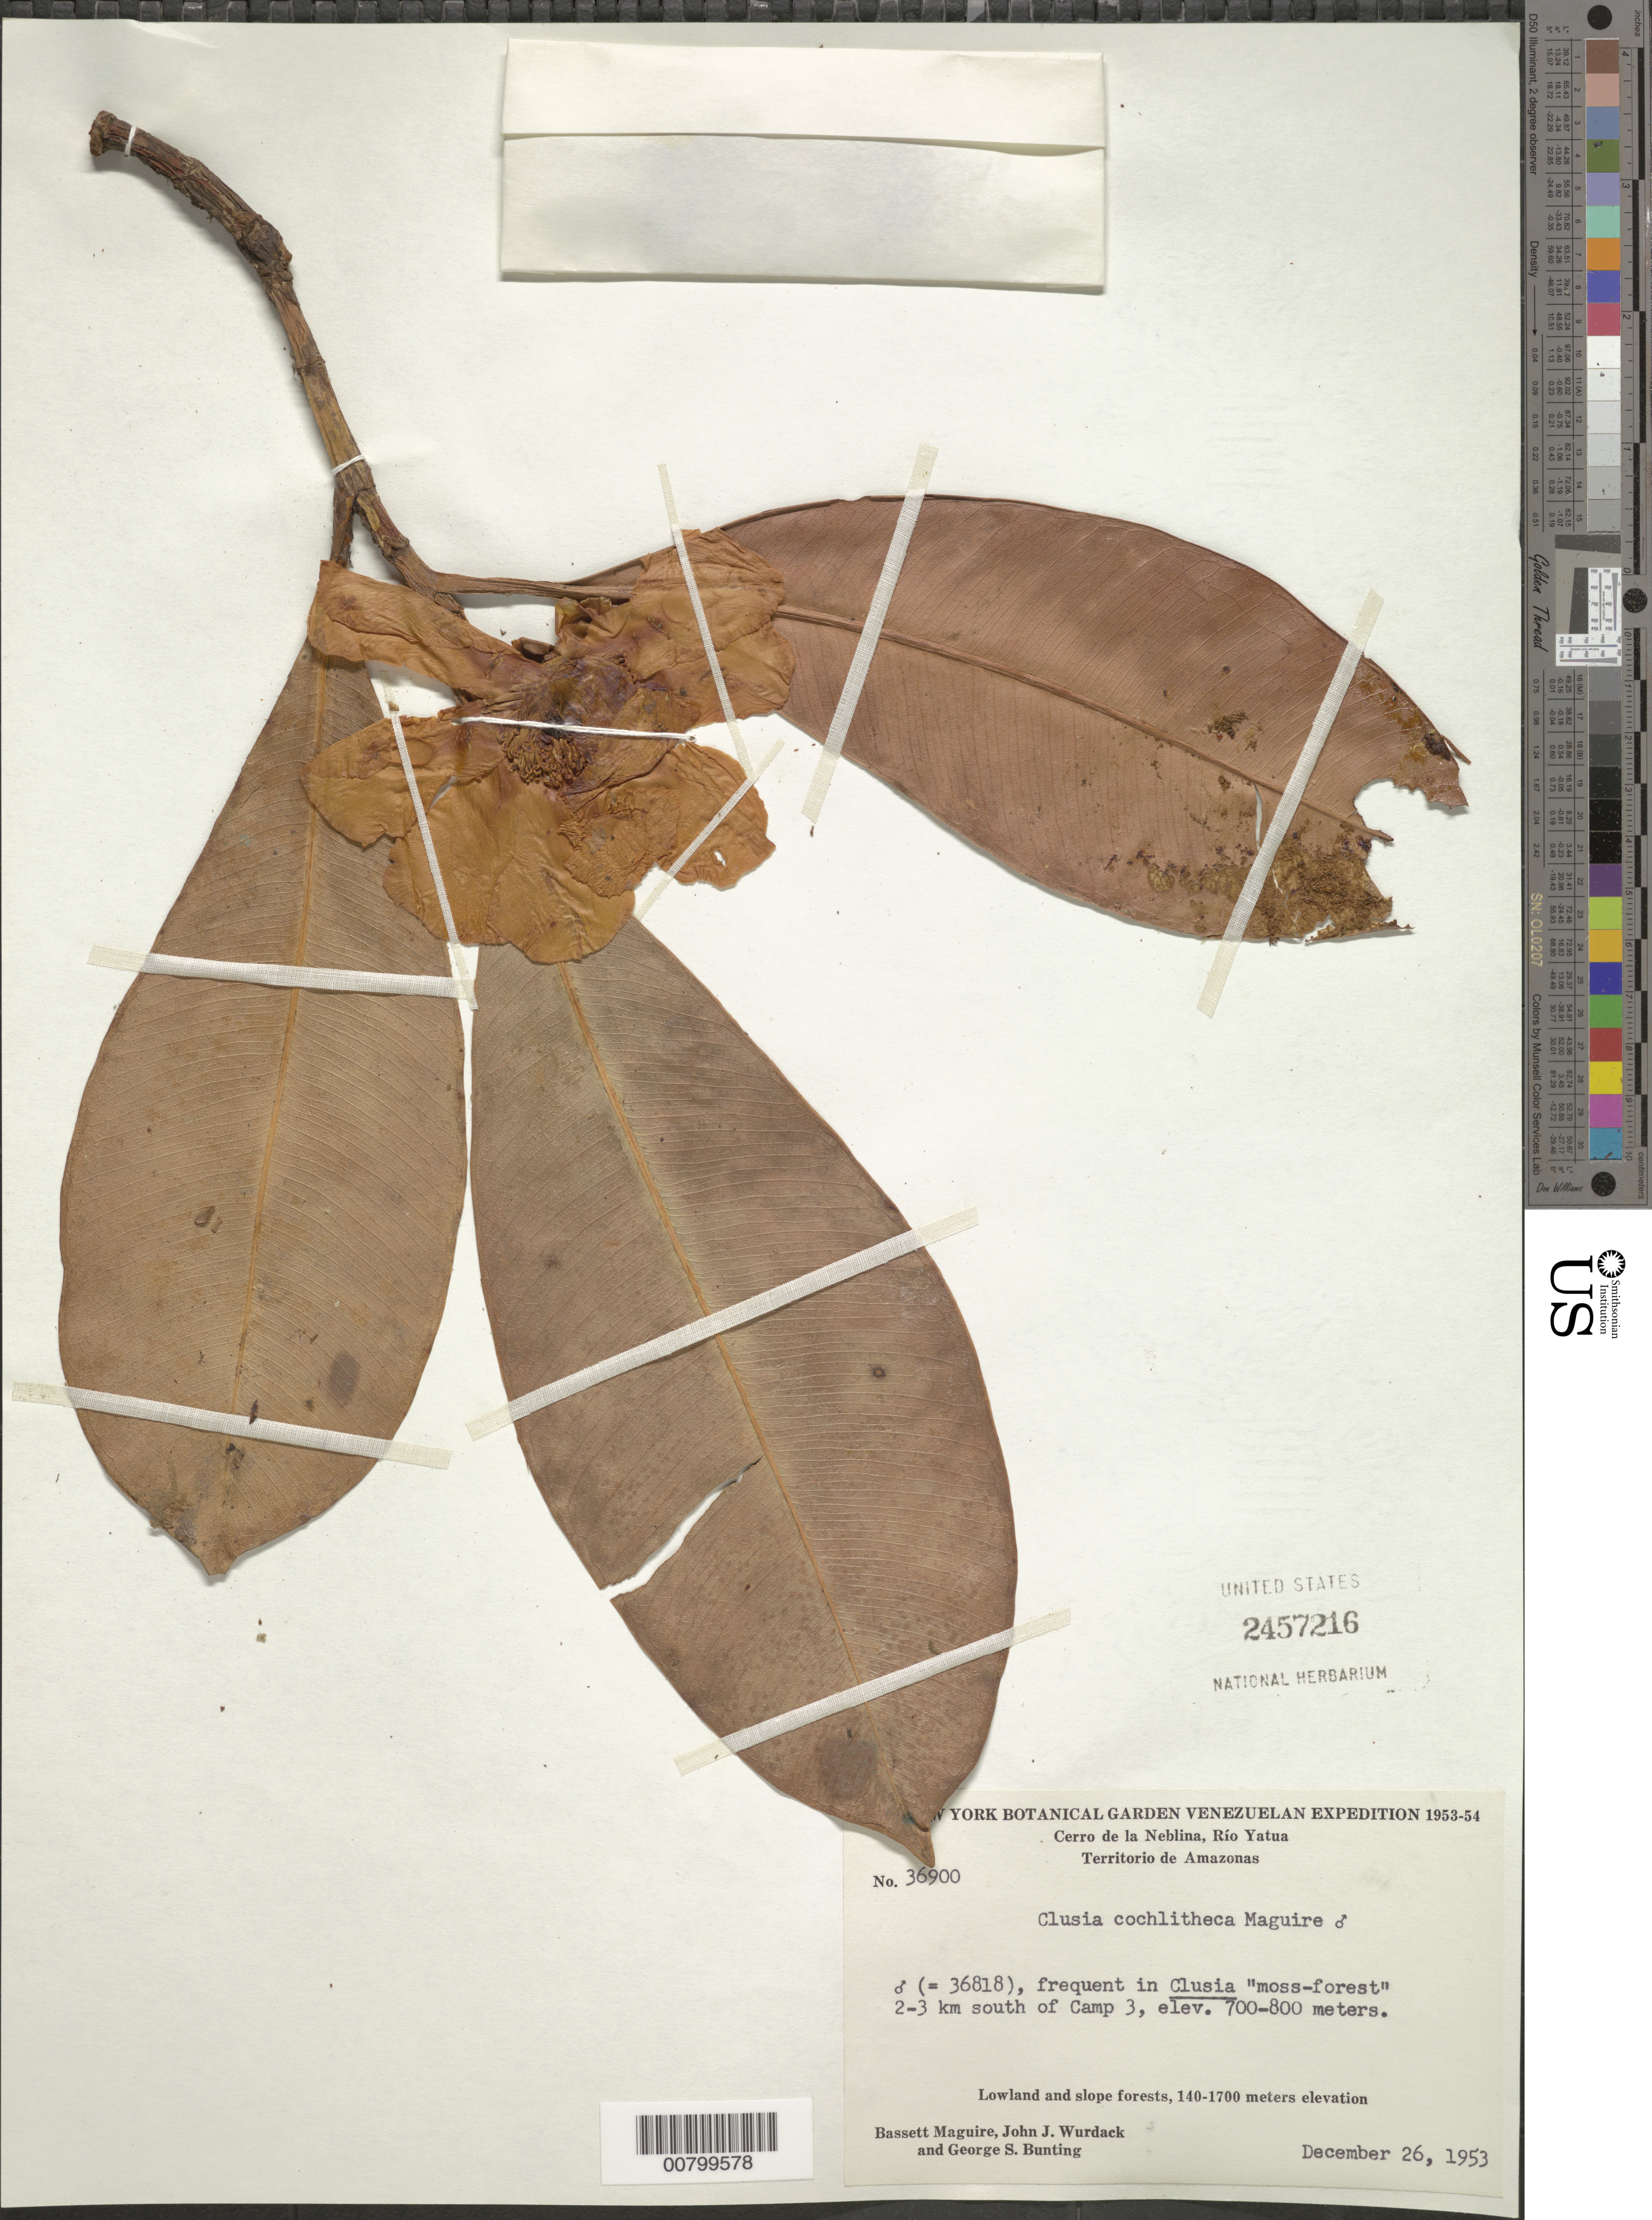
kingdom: Plantae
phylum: Tracheophyta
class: Magnoliopsida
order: Malpighiales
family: Clusiaceae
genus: Clusia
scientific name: Clusia cochlitheca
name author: Maguire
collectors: B. Maguire, J. J. Wurdack & G. S. Bunting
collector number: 36900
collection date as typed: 26-Dec-53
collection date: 1953-12-26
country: Venezuela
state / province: Amazonas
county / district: Río Negro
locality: Cerro de la Neblina, Río Yatua, 2-3 km south of Camp 3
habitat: Clusia "moss-forest"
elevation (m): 700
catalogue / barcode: US 2457216